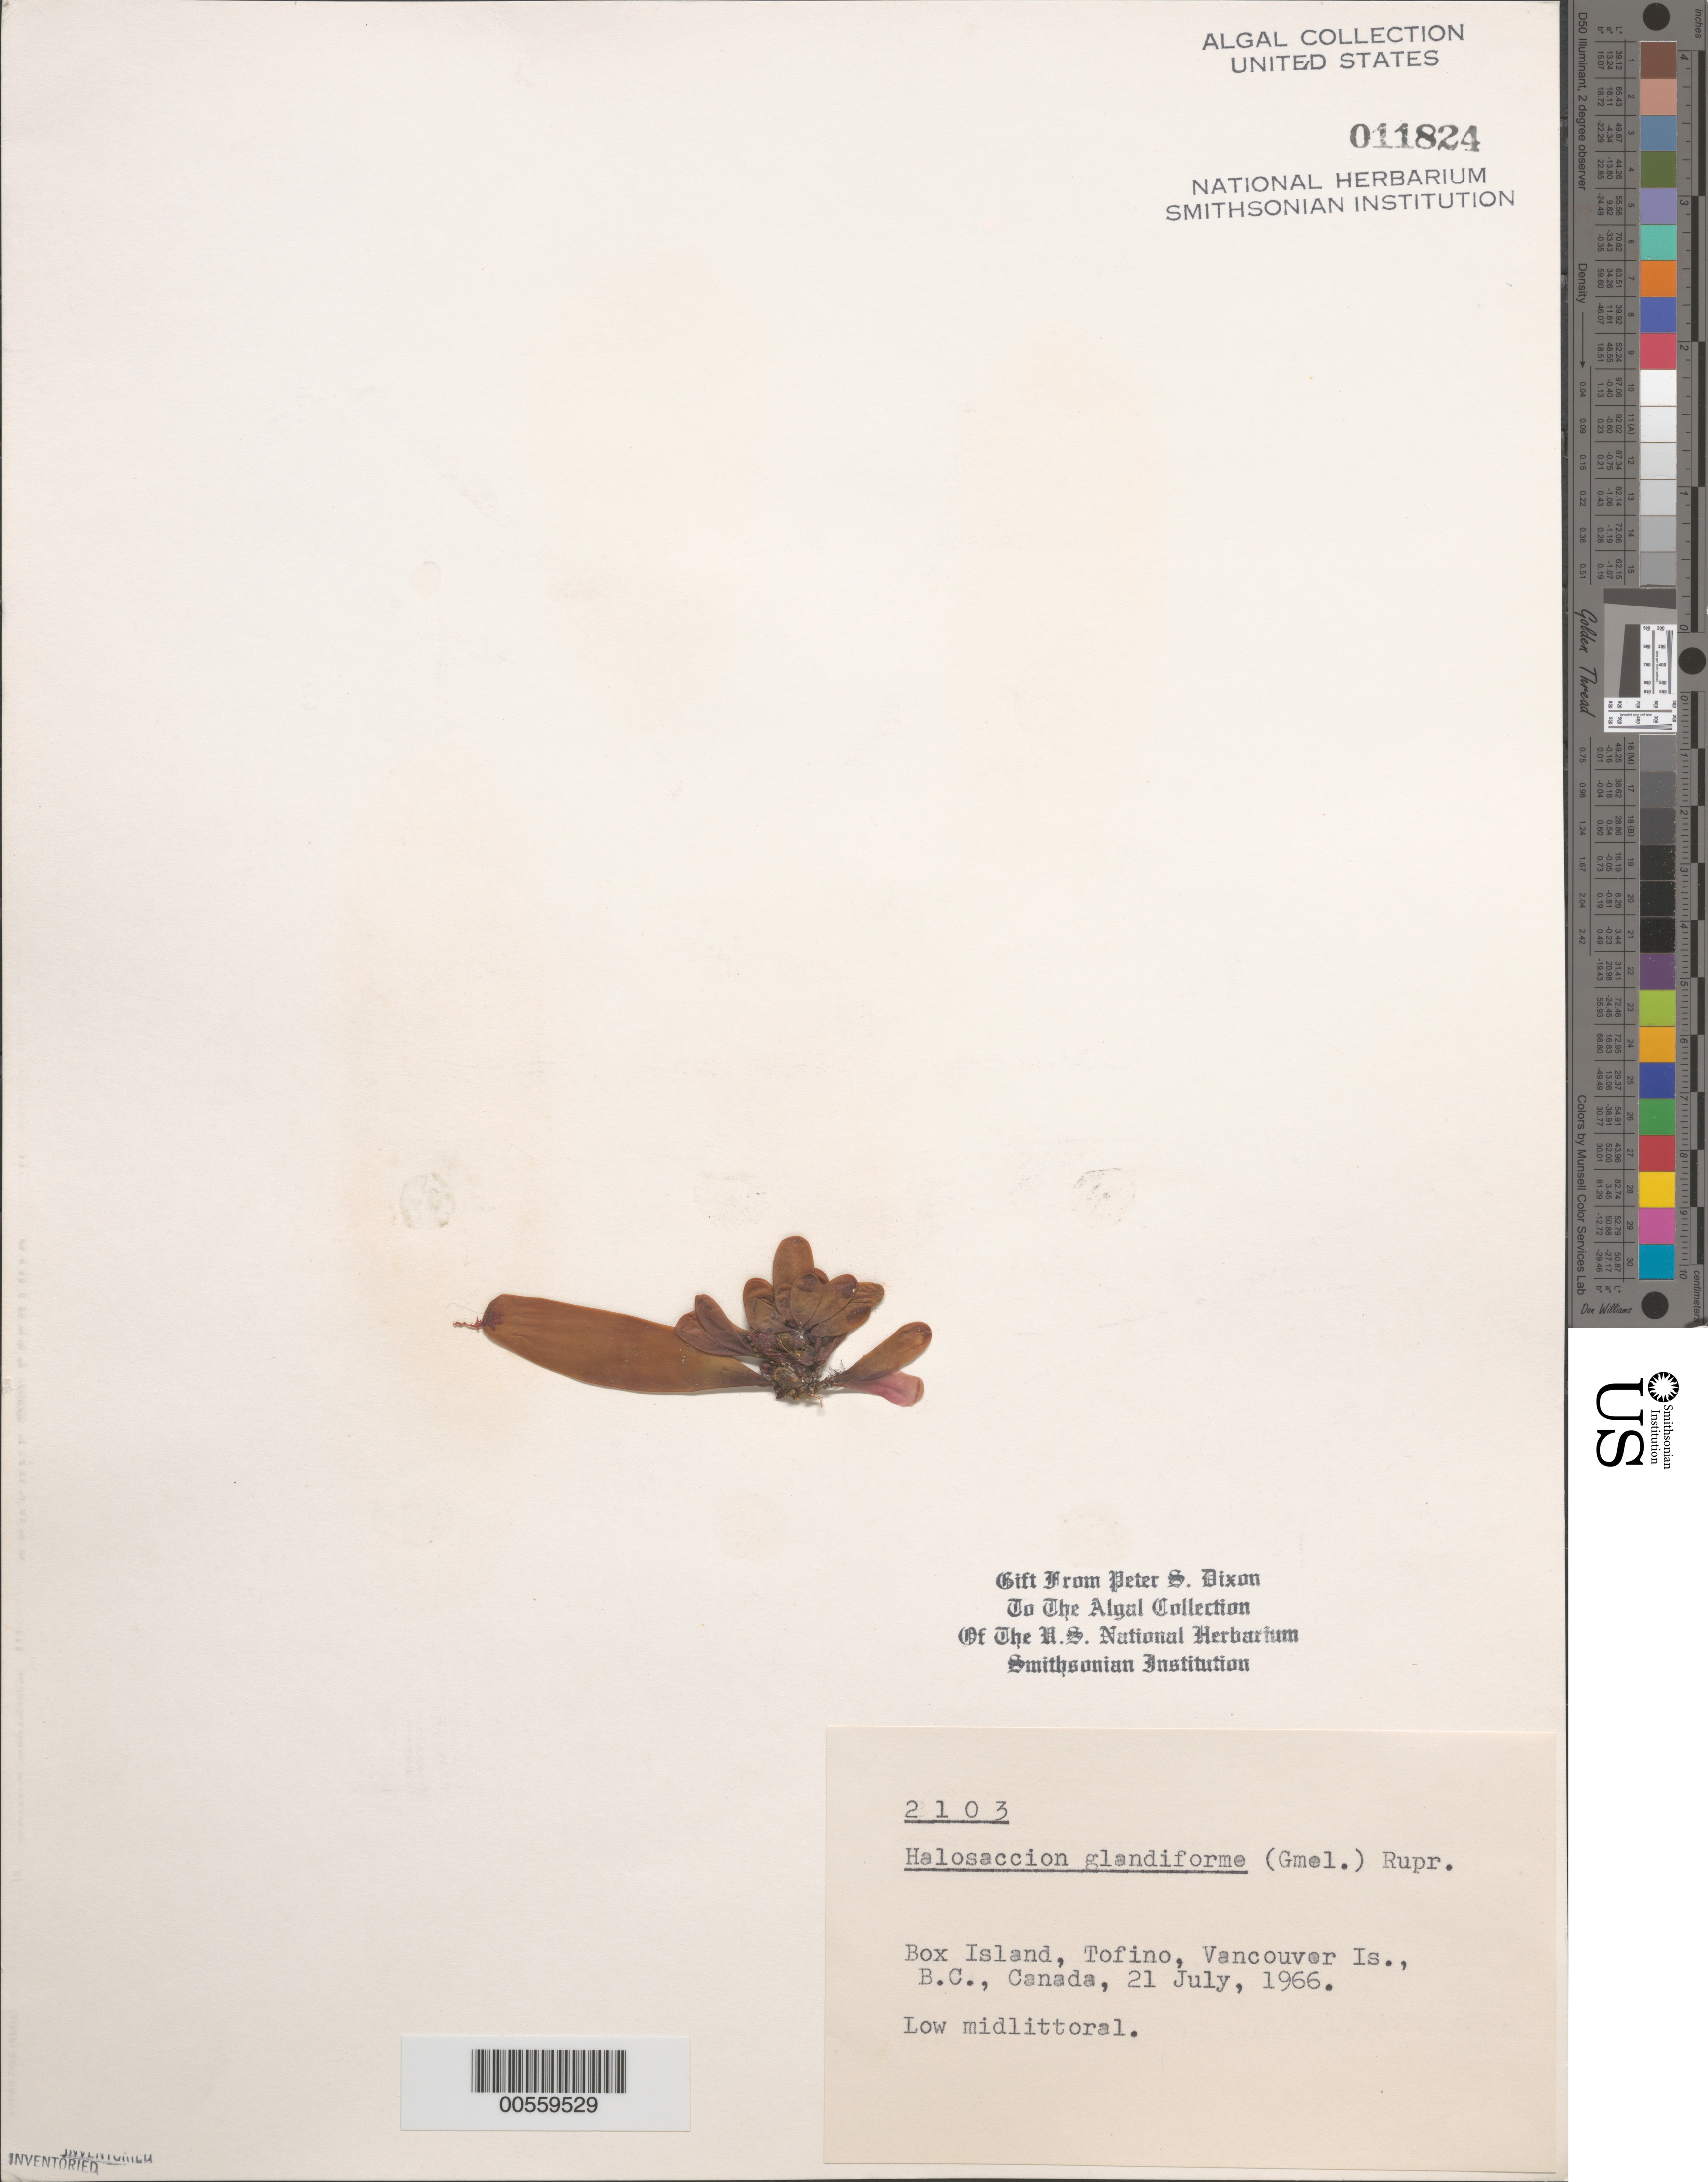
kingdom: Plantae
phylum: Rhodophyta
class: Florideophyceae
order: Palmariales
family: Palmariaceae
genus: Halosaccion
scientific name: Halosaccion glandiforme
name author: (S.G. Gmel.) Rupr.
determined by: Dixon, P. S.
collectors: P. S. Dixon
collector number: PSD 2103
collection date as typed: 21 Jul 1966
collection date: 1966-07-21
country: Canada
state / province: British Columbia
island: Box Island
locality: Near Tofino, Vancouver Island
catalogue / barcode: US 11824